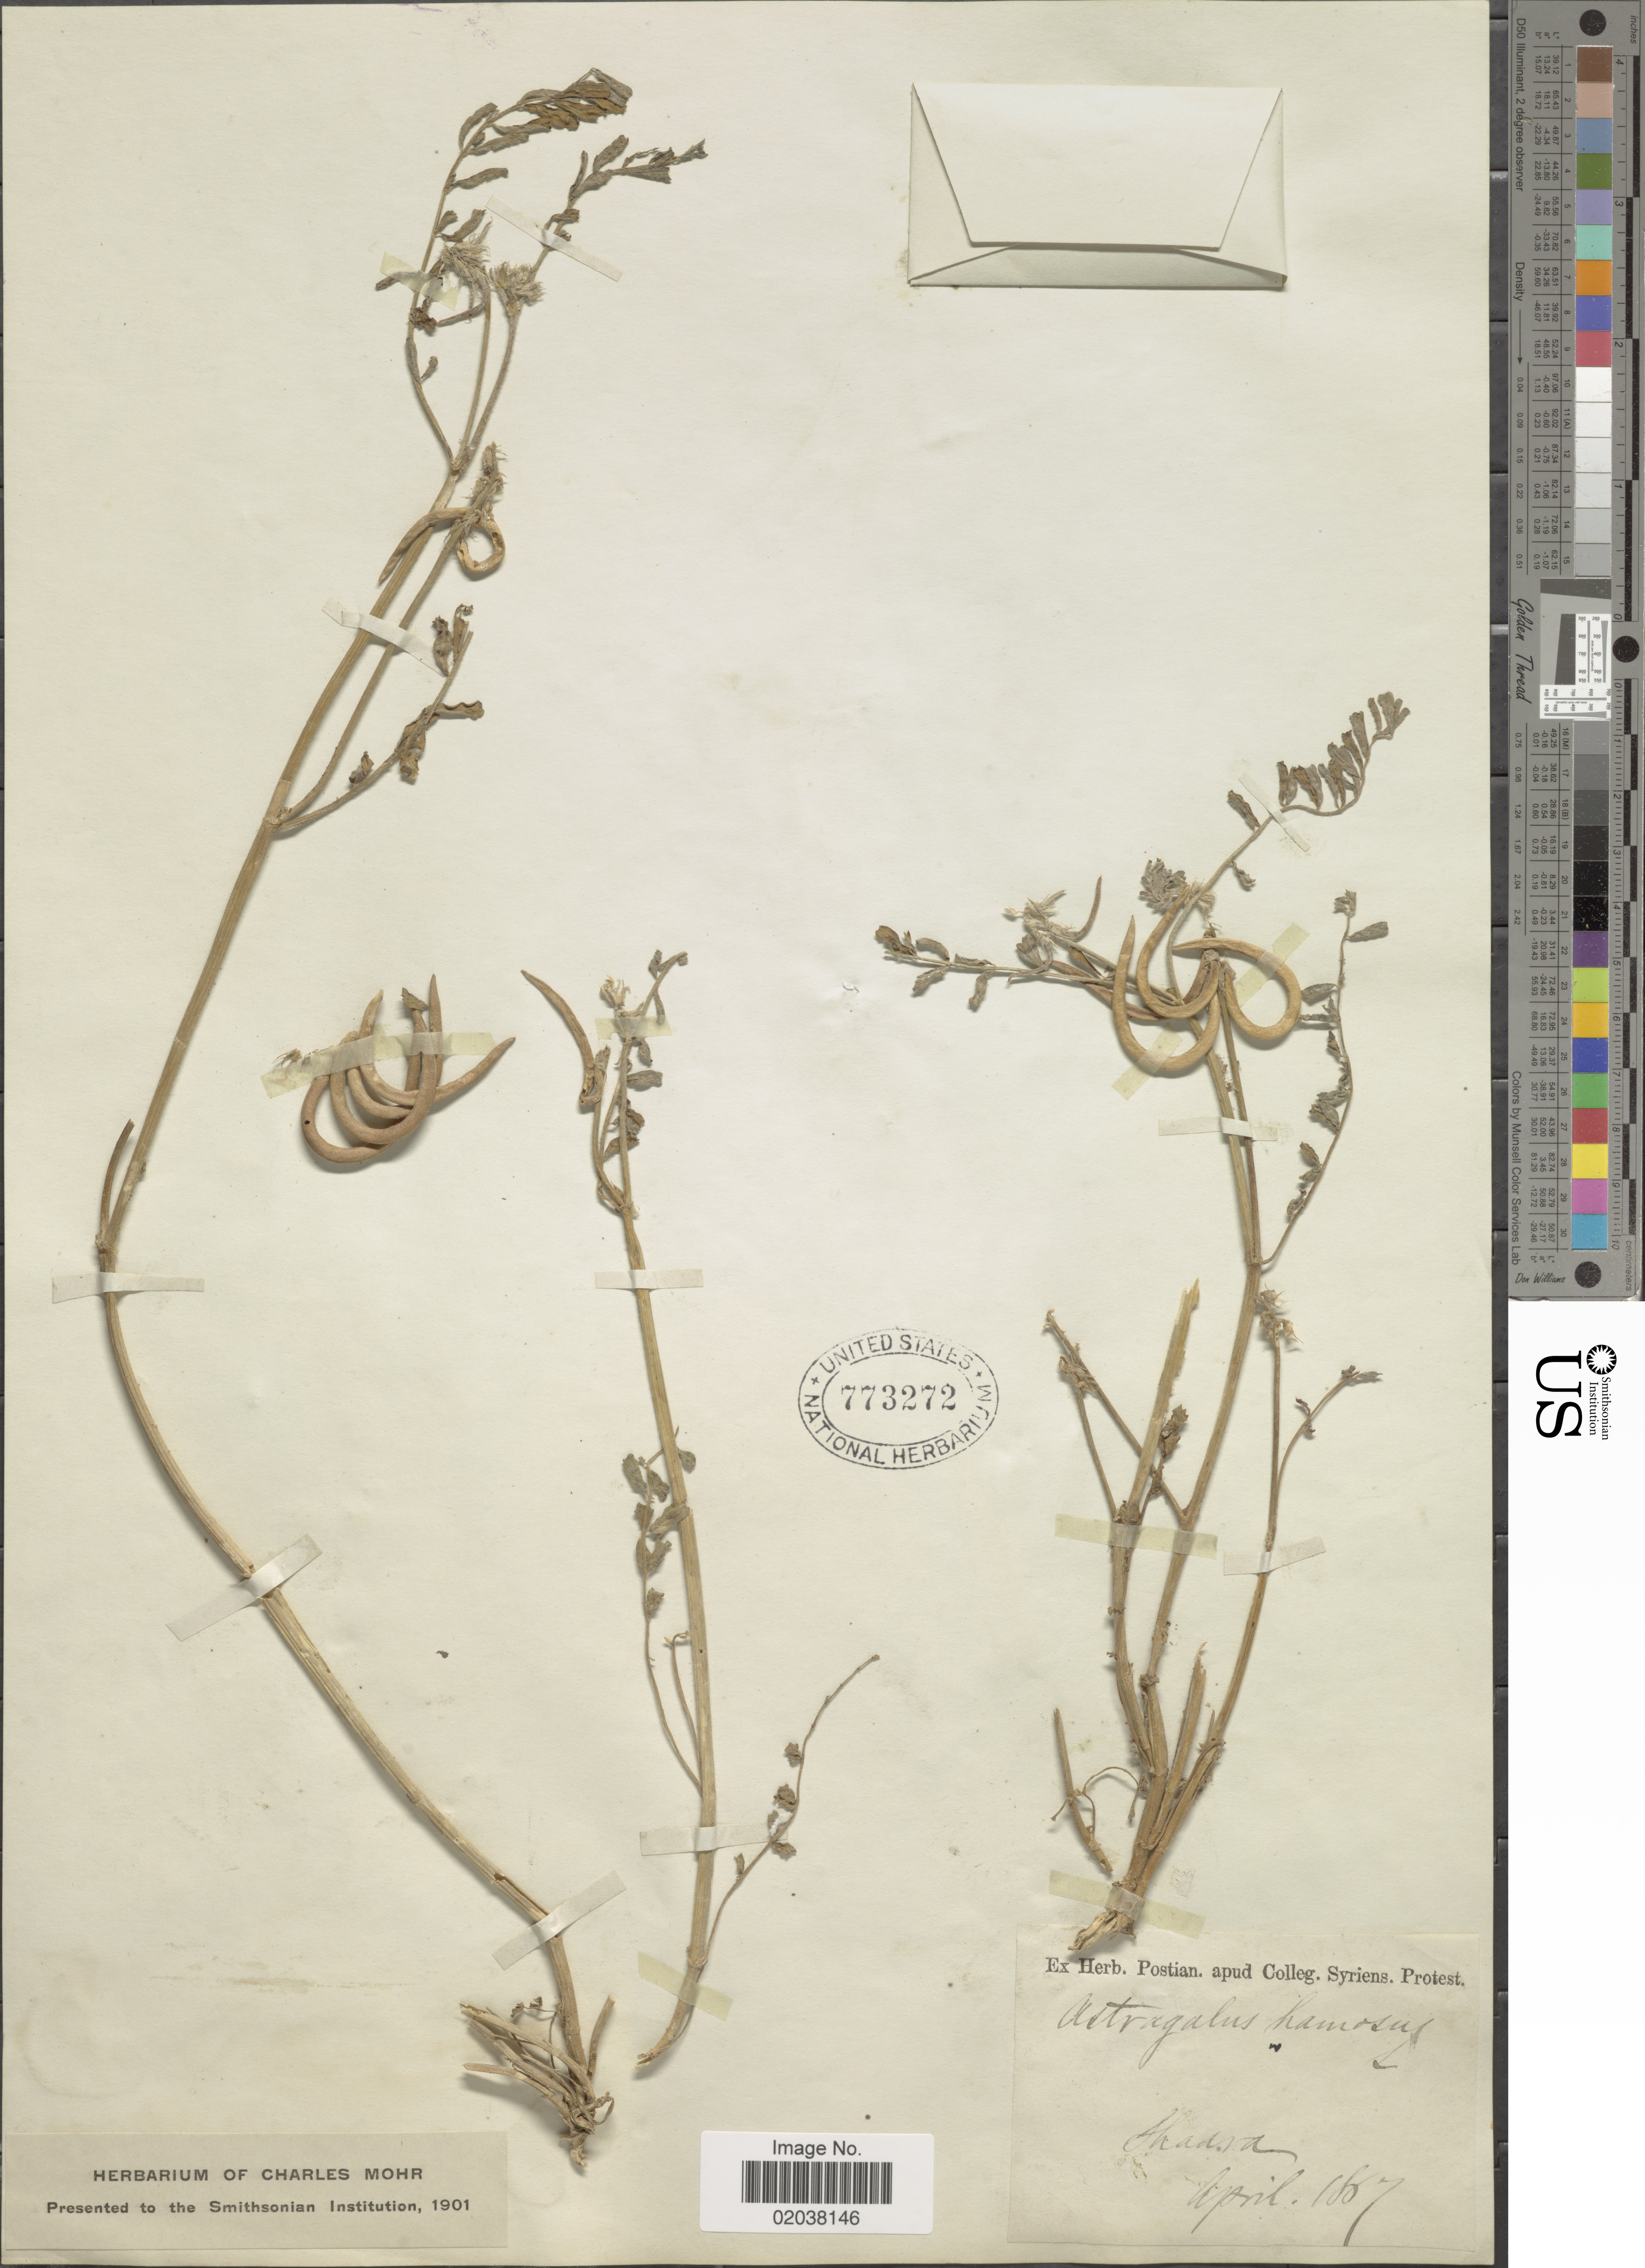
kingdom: Plantae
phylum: Tracheophyta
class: Magnoliopsida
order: Fabales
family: Fabaceae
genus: Astragalus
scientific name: Astragalus hamosus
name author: L.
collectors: ex herb. Postian. apud Colleg. Syriens. Protest. USE "Fannie P. A. Shepard" (10308853) AS PRIMARY COLLECTOR INSTEAD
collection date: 1867-04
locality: Shadora [interpreted]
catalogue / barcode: US 773272